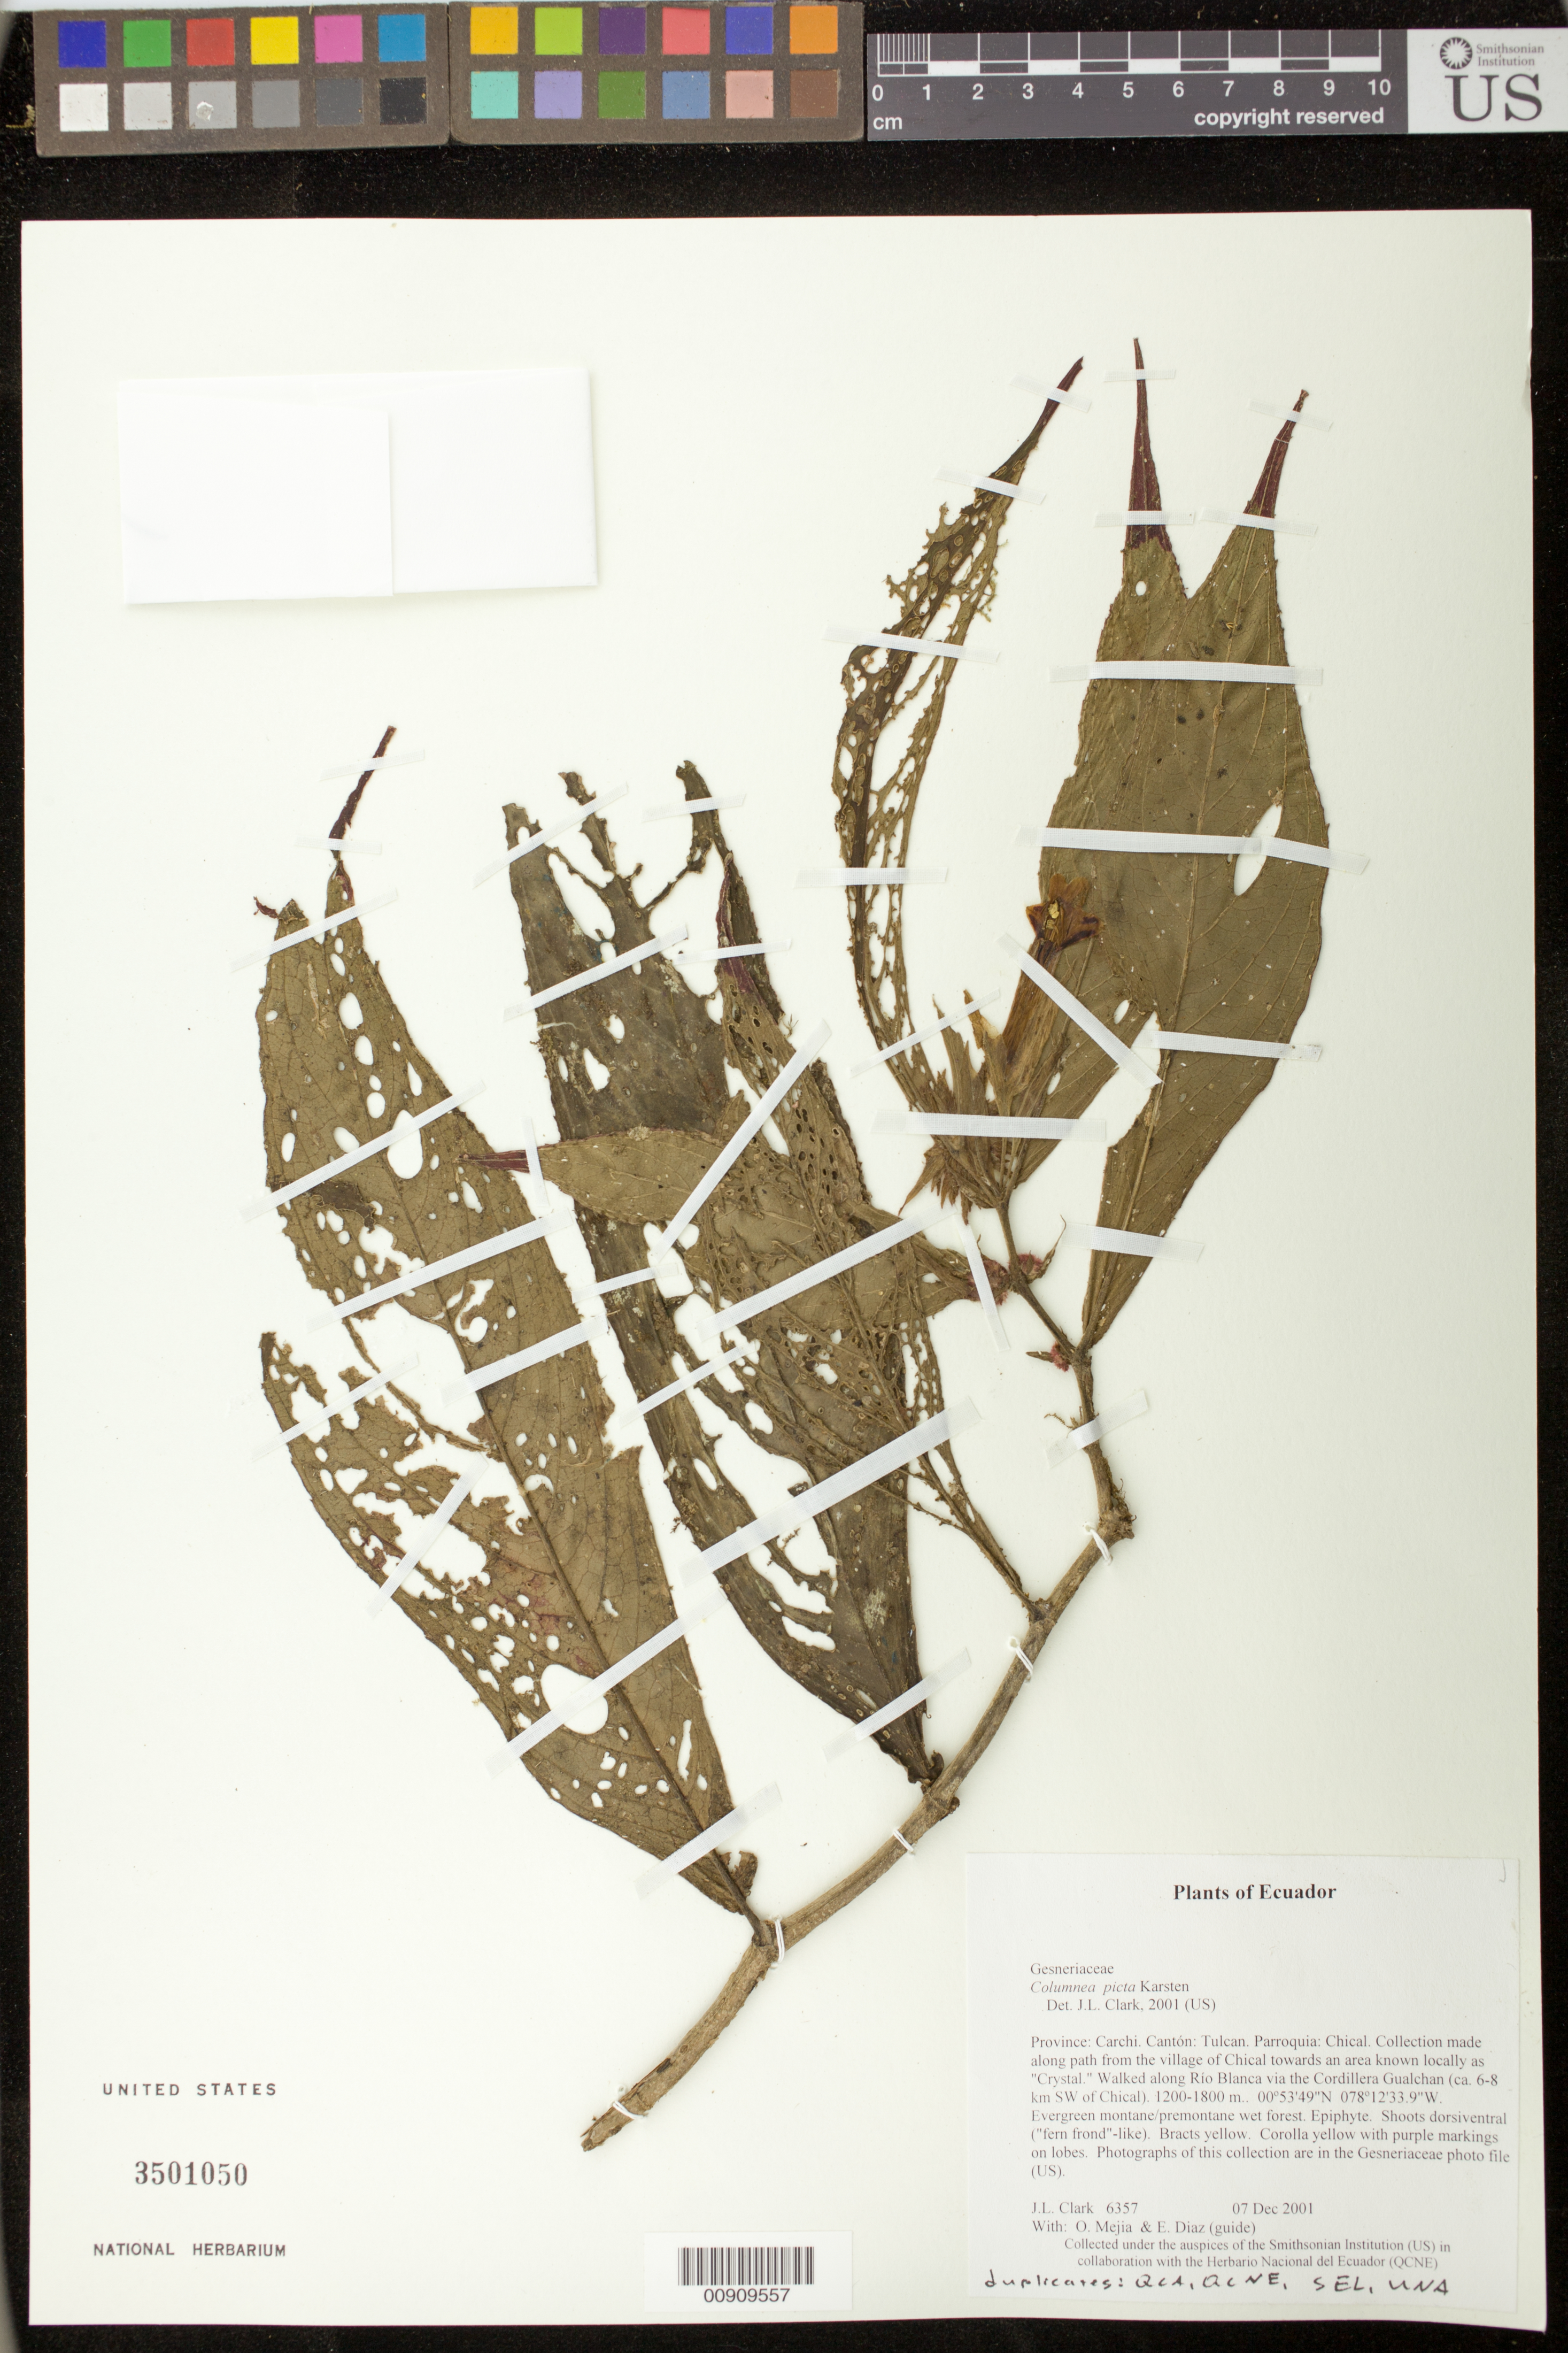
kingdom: Plantae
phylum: Tracheophyta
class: Magnoliopsida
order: Lamiales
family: Gesneriaceae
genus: Columnea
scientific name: Columnea karsteniana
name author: Singh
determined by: Skog, Laurence E.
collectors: J. L. Clark, O. Mejia & E. Diaz (guide)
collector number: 6357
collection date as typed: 07 Dec 2001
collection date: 2001-12-07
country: Ecuador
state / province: Carchi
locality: Tulcan. Parroquia: Chical. Collection made along path from the village of Chical towards an area known locally as "Crystal." Walked along Río Blanca via the Cordillera Gualchan (ca. 6-8 km SW of Chical).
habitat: Evergreen montane/premontane wet forest.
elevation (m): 1200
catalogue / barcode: US 3501050